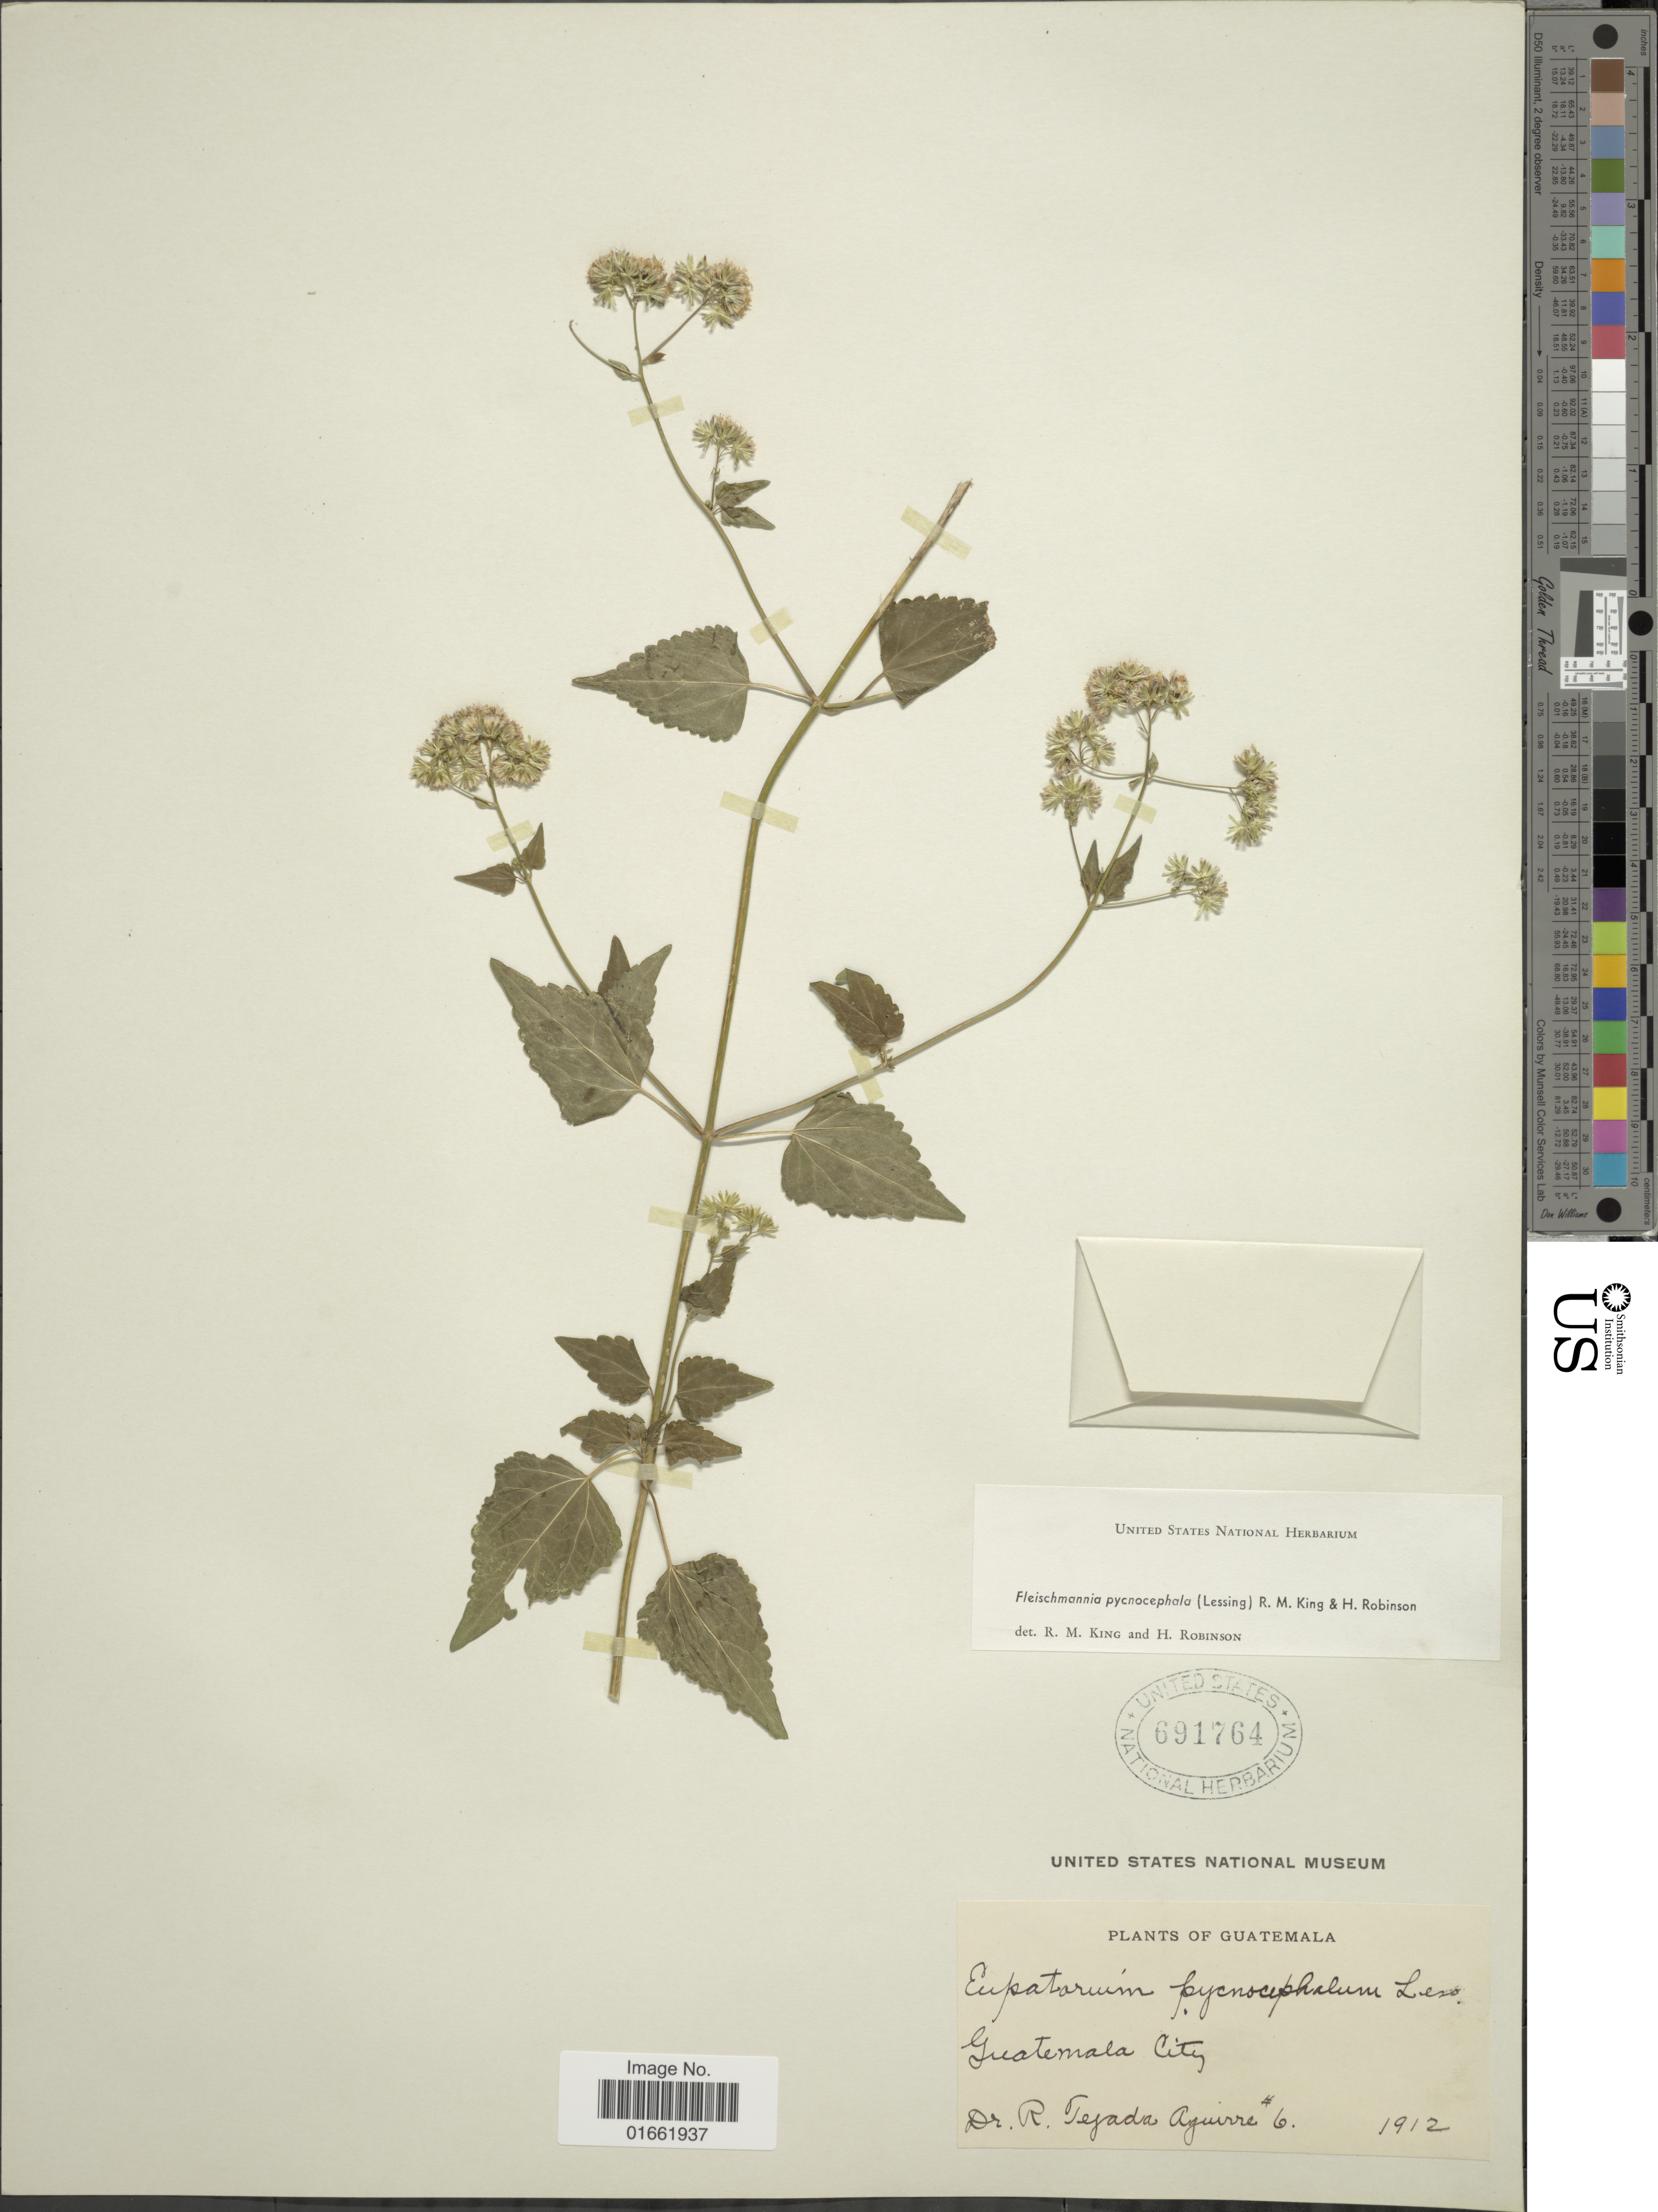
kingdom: Plantae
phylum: Tracheophyta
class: Magnoliopsida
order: Asterales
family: Asteraceae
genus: Fleischmannia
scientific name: Fleischmannia pycnocephala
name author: (Less.) R.M. King & H. Rob.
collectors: R. Tejada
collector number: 6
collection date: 1912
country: Guatemala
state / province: Guatemala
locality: Guatemala City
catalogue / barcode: US 691764